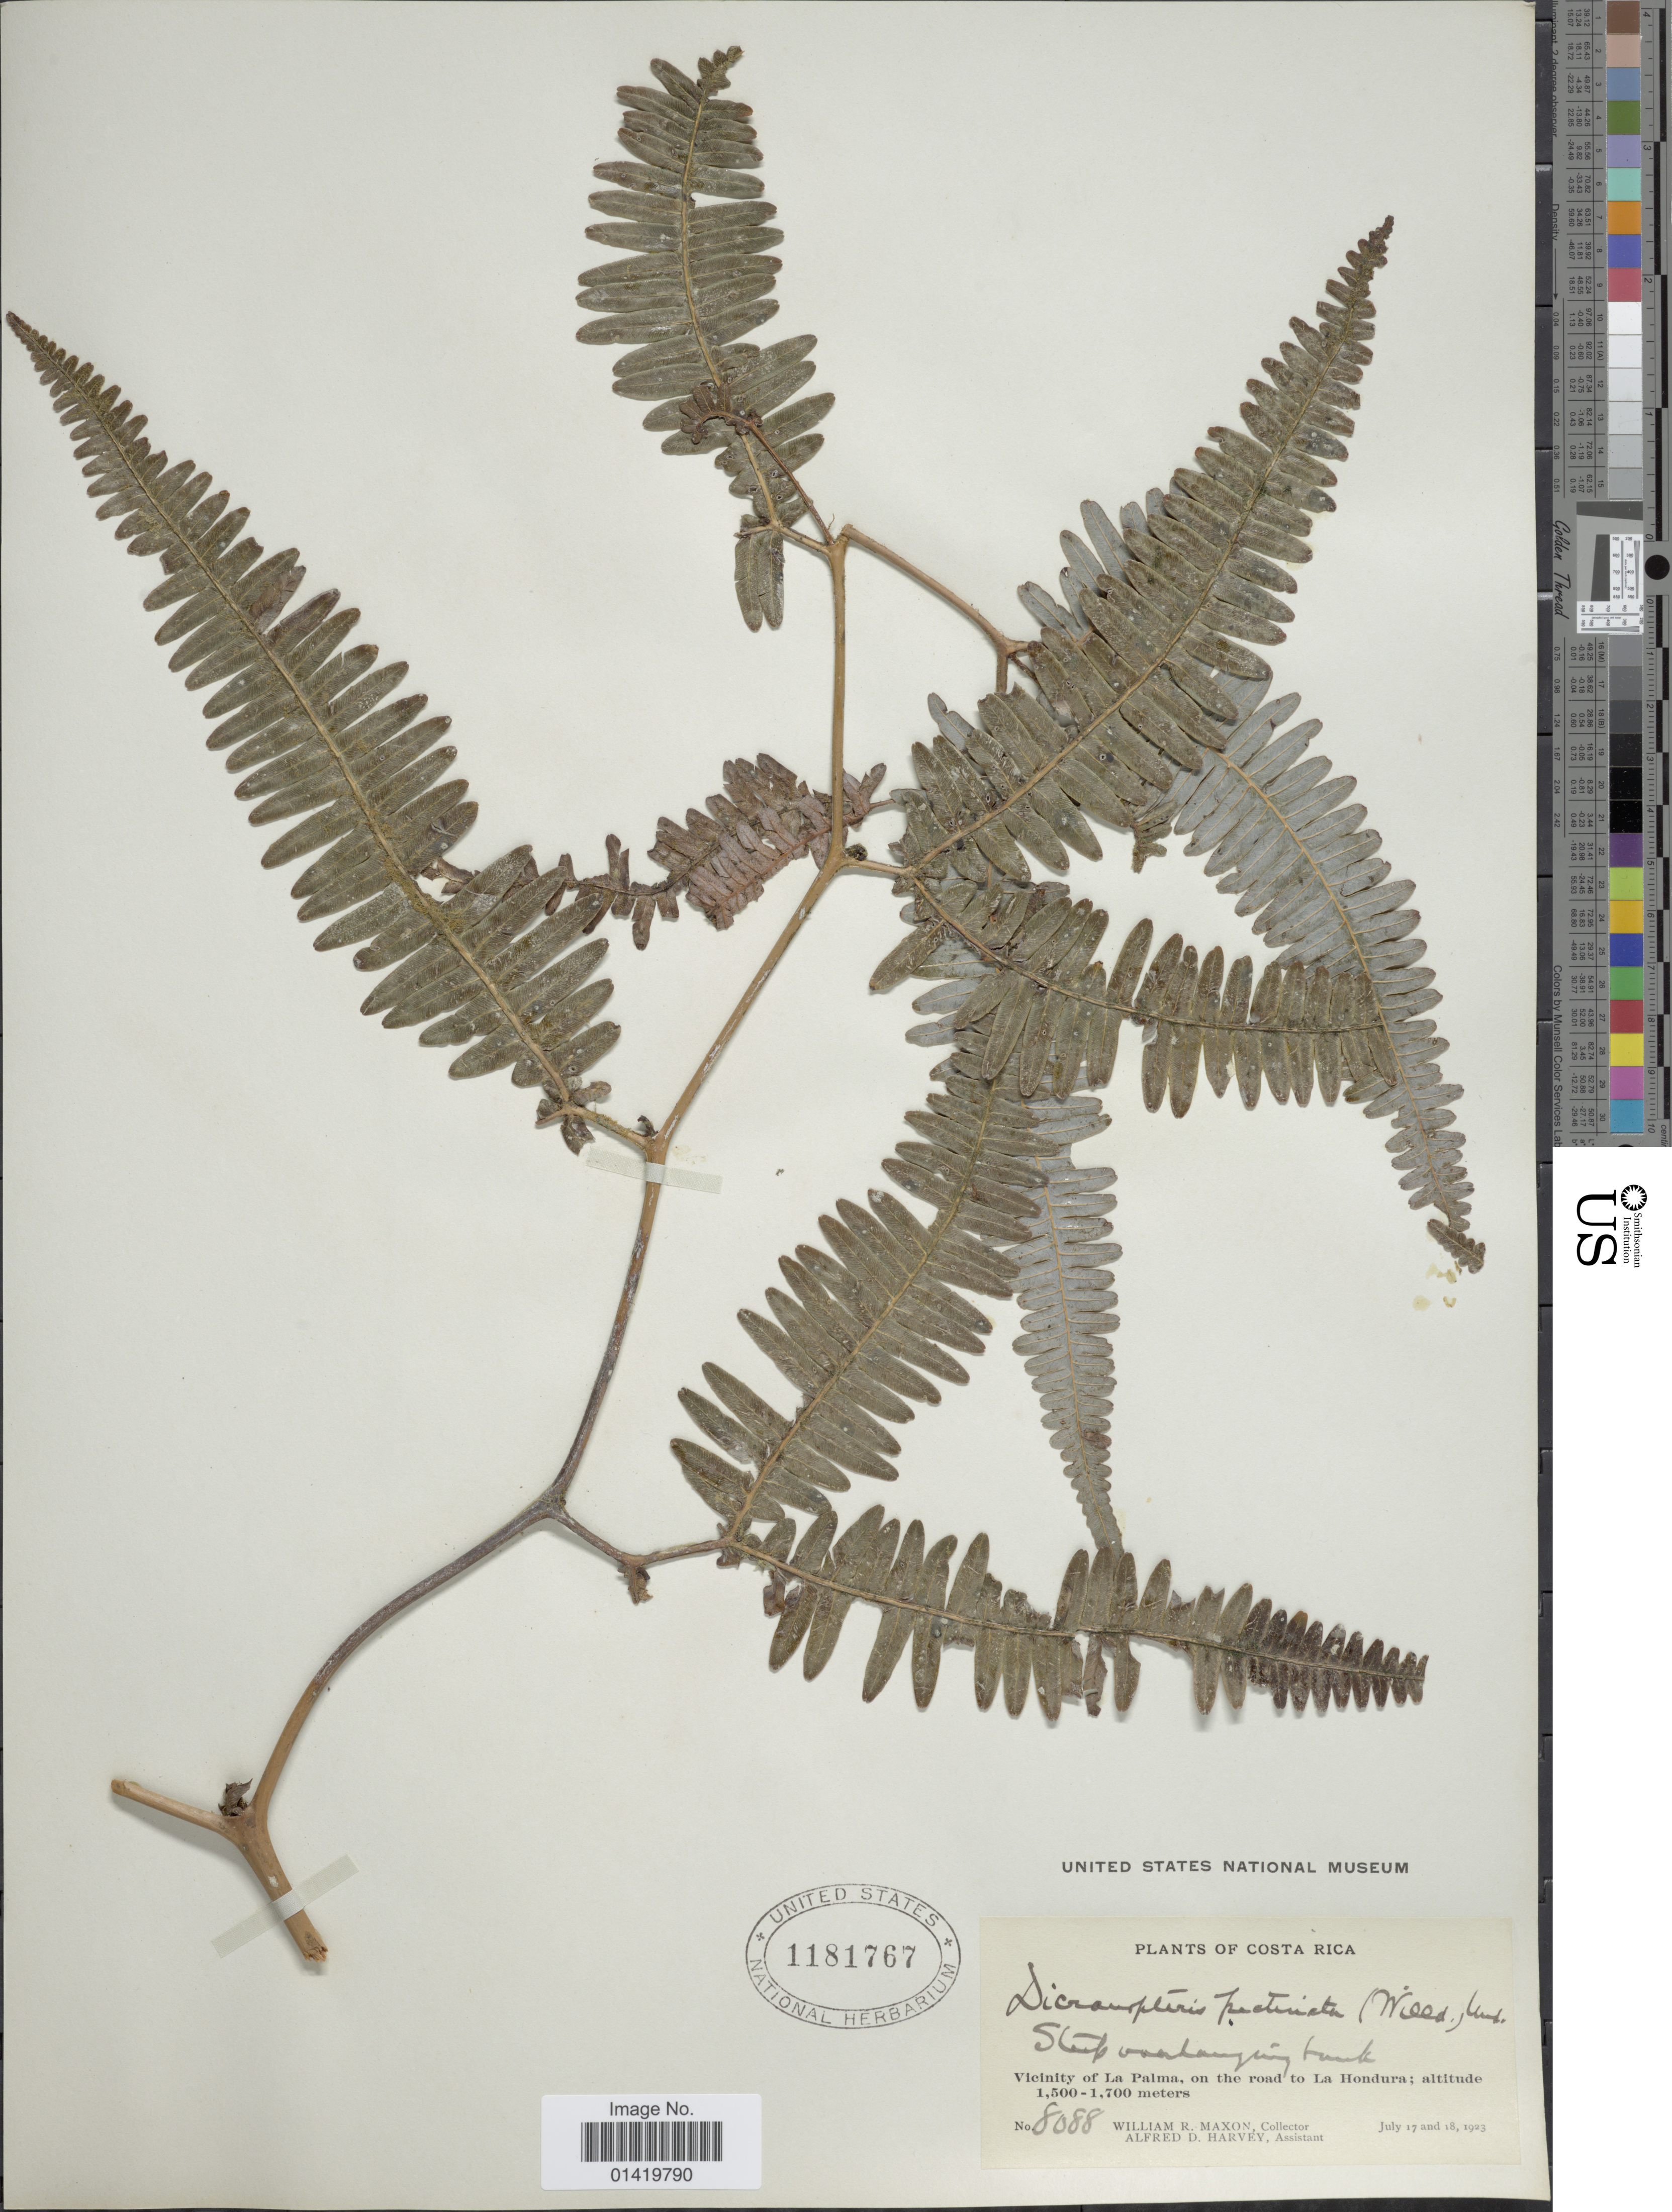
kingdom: Plantae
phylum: Tracheophyta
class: Polypodiopsida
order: Gleicheniales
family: Gleicheniaceae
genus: Gleichenella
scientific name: Gleichenella pectinata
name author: (Willd.) Ching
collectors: W. R. Maxon & A. D. Harvey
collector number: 8088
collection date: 1923-07-17/1923-07-18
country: Costa Rica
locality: Vicinity of La Palma, on the road to La Hondura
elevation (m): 1500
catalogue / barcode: US 1181767